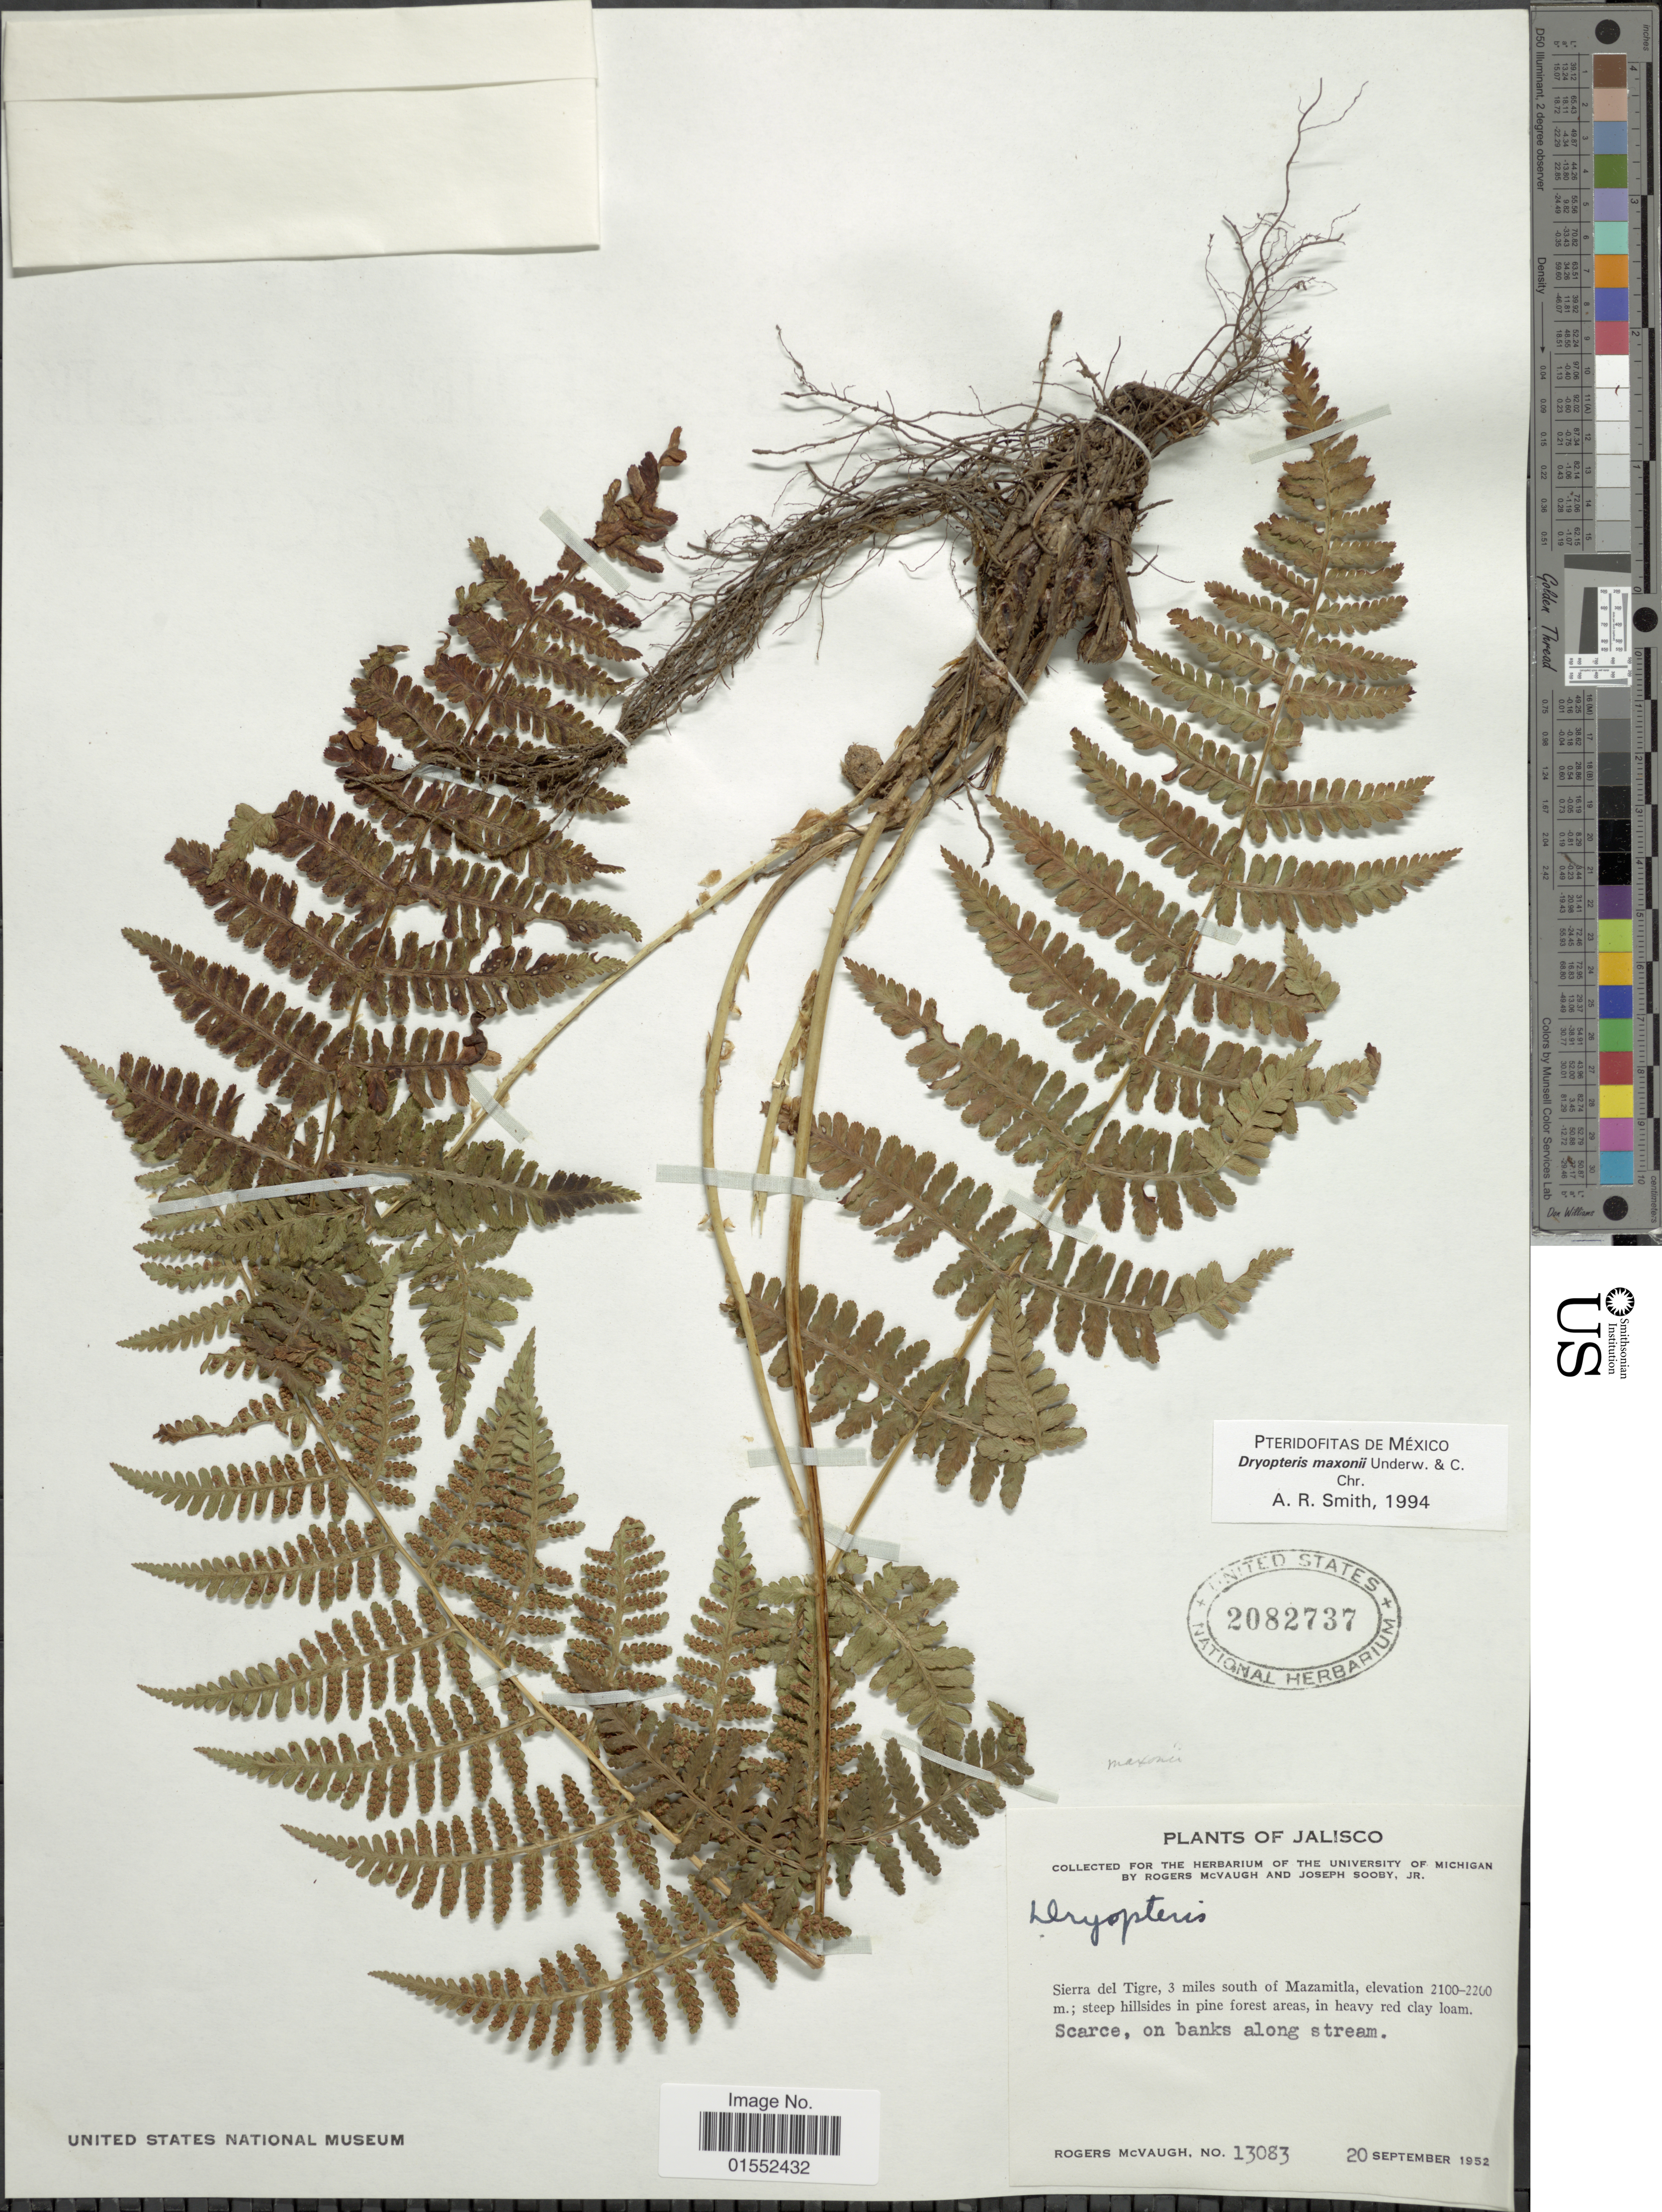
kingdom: Plantae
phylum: Tracheophyta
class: Polypodiopsida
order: Polypodiales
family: Dryopteridaceae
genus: Dryopteris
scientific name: Dryopteris maxonii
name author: Underw. & C. Chr.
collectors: R. McVaugh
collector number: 13083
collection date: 1952-09-20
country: Mexico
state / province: Jalisco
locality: Jalisco. Sierra del Tigre, 3 miles south of Mazanmitla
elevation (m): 2100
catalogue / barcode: US 2082737